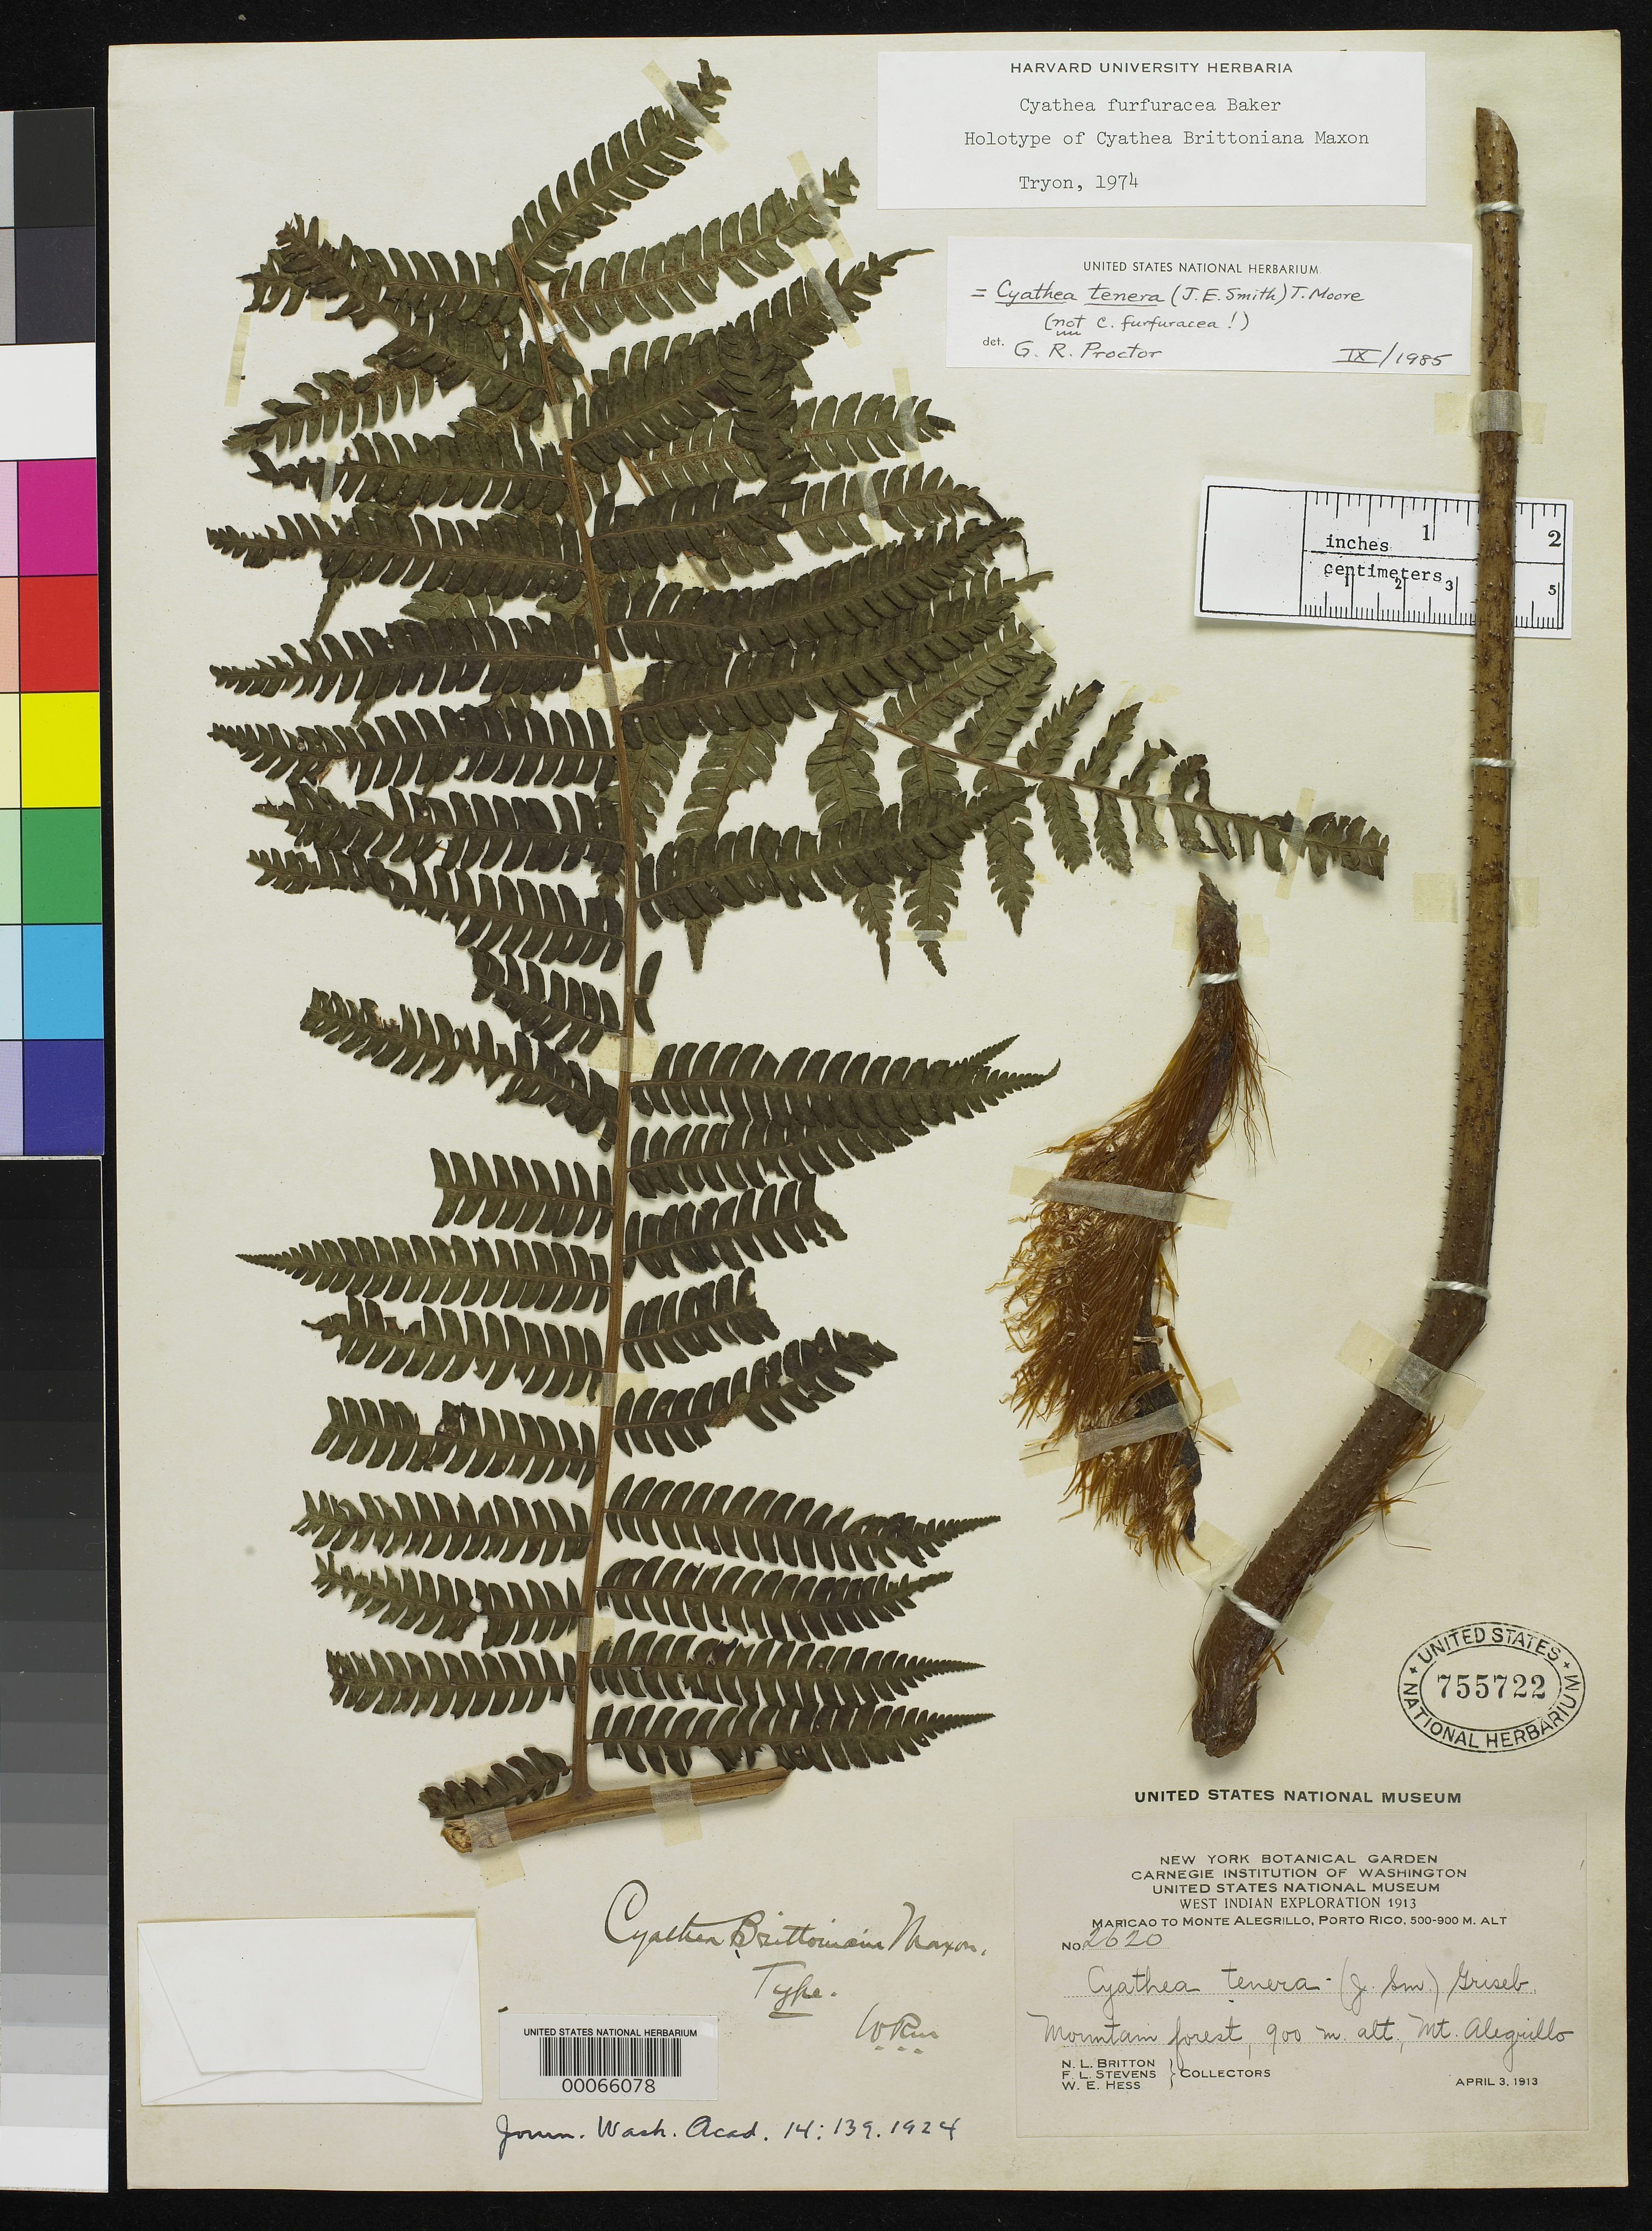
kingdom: Plantae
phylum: Tracheophyta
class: Polypodiopsida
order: Cyatheales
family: Cyatheaceae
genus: Cyathea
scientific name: Cyathea brittoniana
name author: Maxon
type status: Holotype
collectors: N. Britton, F. L. Stevens & W. Hess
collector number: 2620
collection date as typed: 03 Apr 1913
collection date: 1913-04-03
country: Puerto Rico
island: Greater Antilles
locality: Maricao to Monte Alegrillo.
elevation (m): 500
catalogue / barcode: US 755722